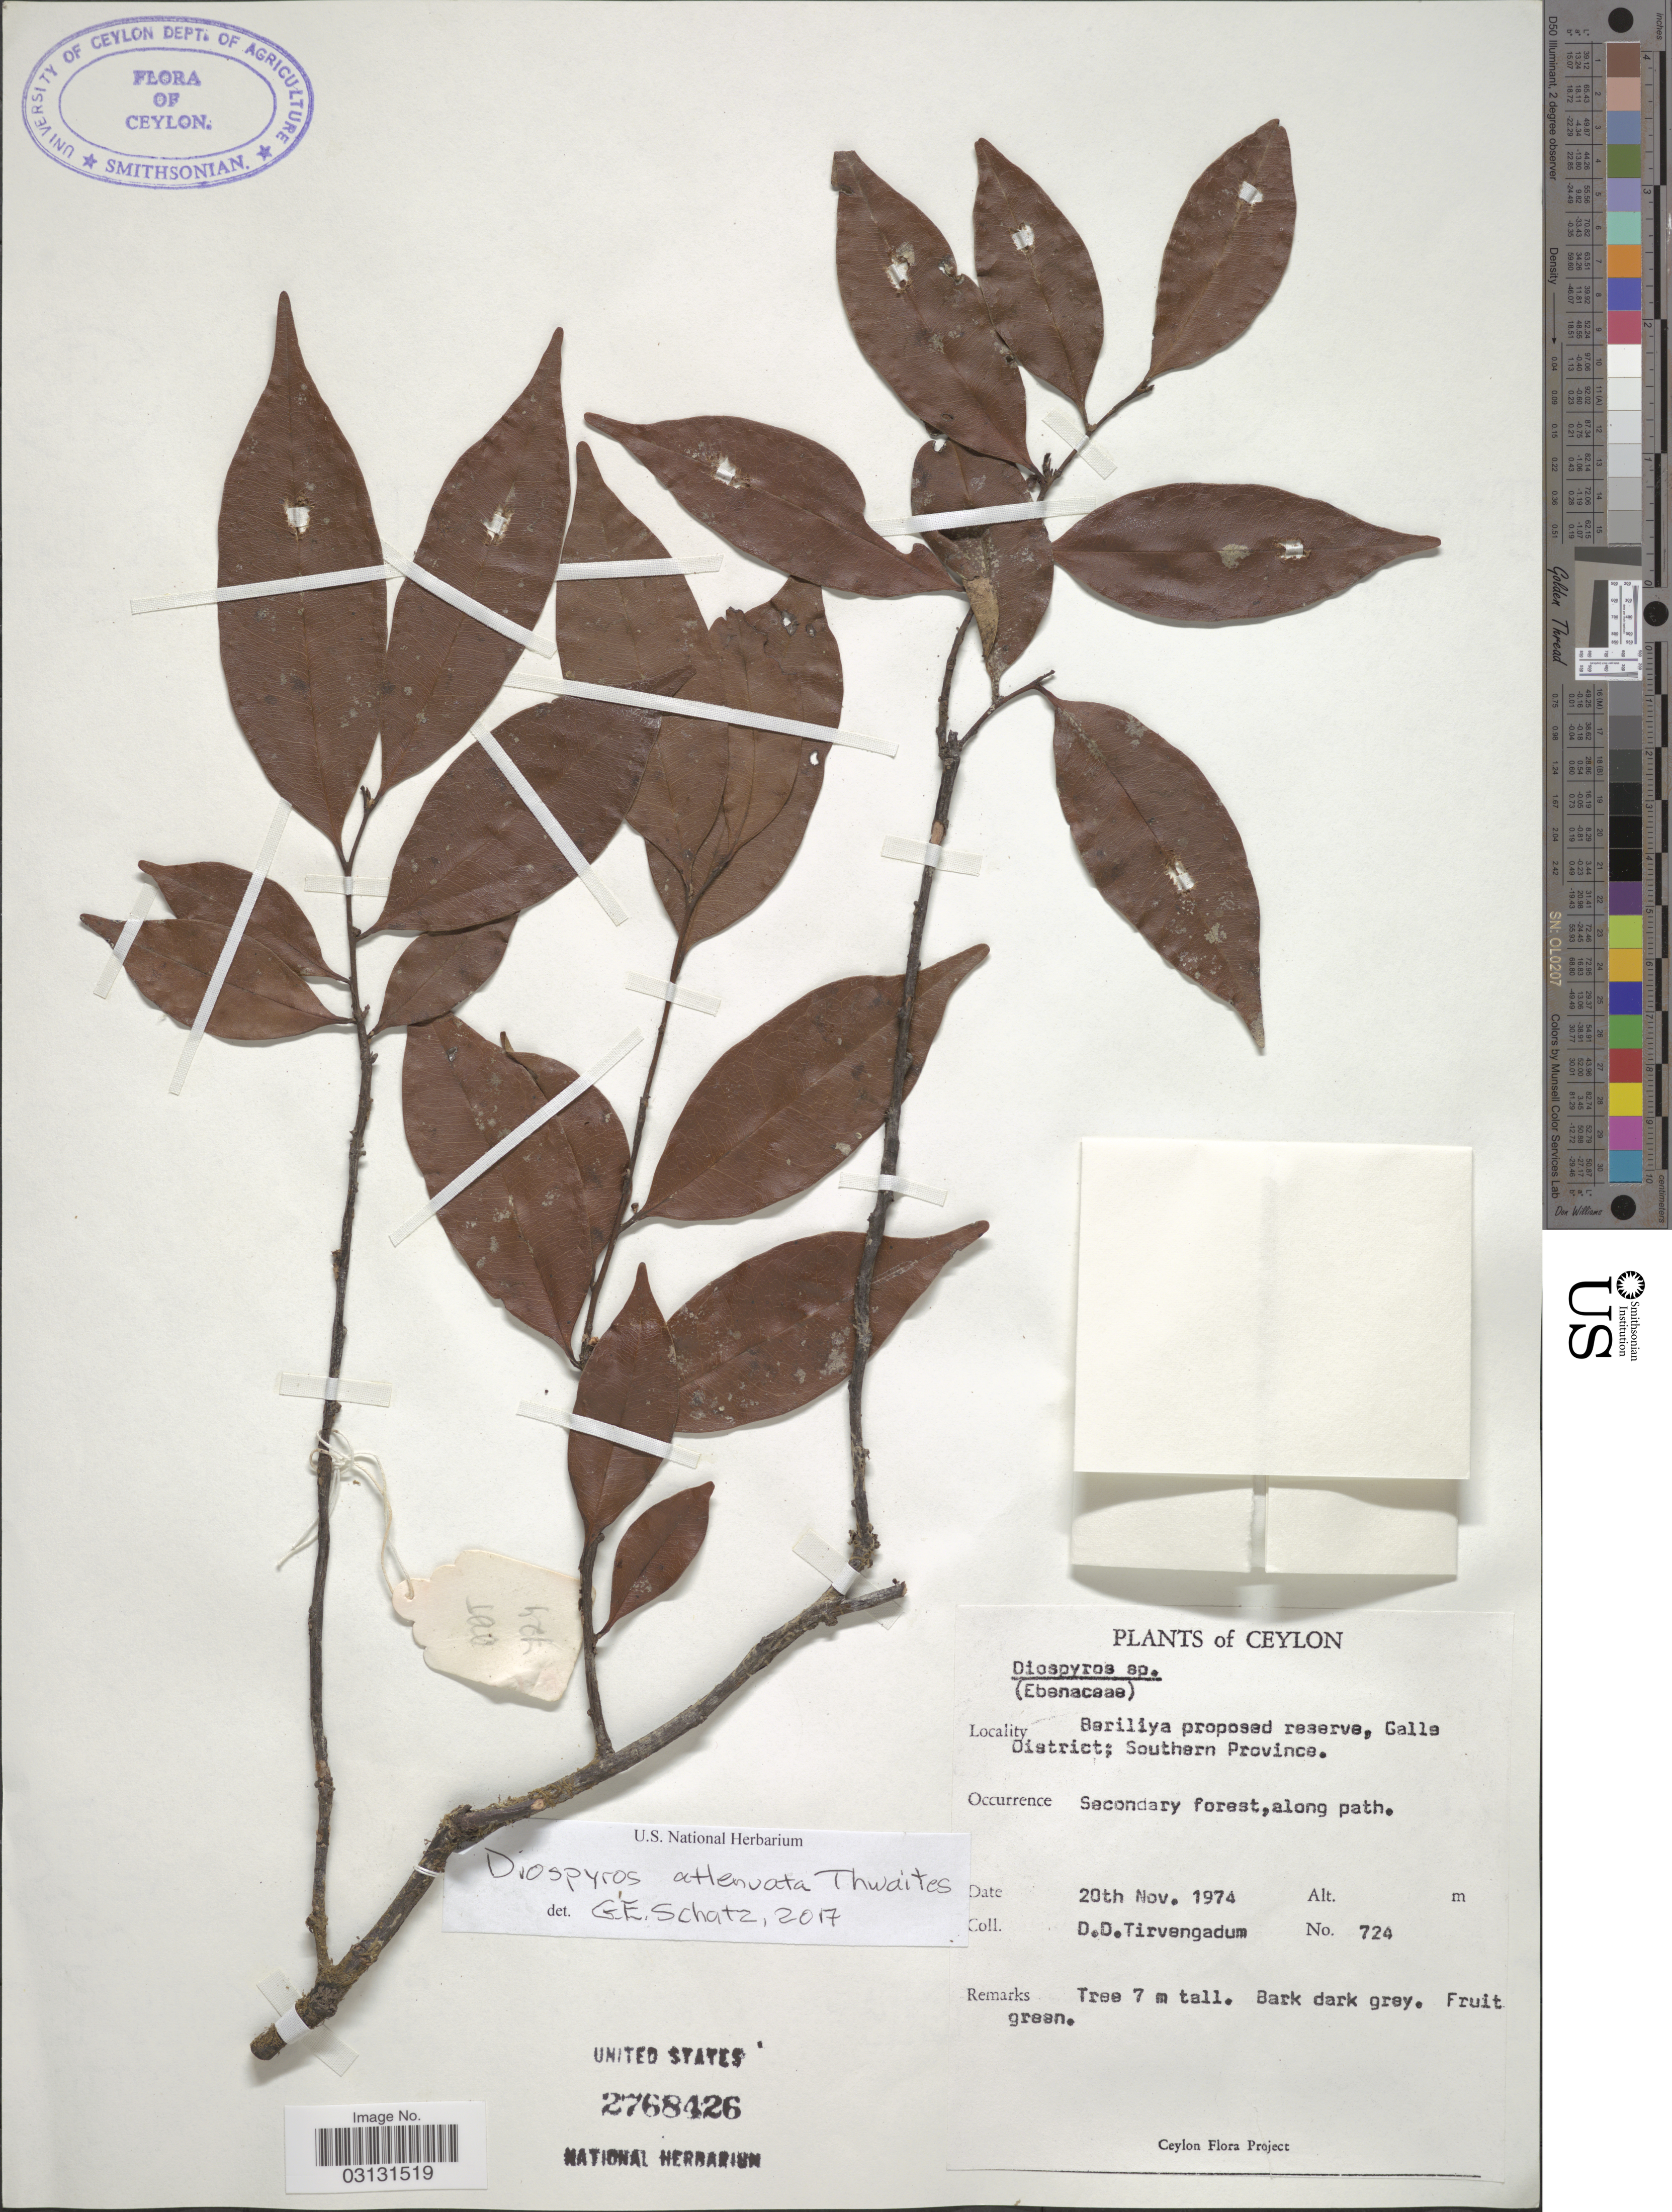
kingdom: Plantae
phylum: Tracheophyta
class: Magnoliopsida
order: Ericales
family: Ebenaceae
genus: Diospyros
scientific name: Diospyros attenuata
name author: Thwaites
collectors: D. Tirvengadum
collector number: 724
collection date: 1974-11-20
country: Sri Lanka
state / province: Southern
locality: Ceylon. Beriliya proposed reserve, Galle District. Secondary forest, along path.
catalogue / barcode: US 2768426